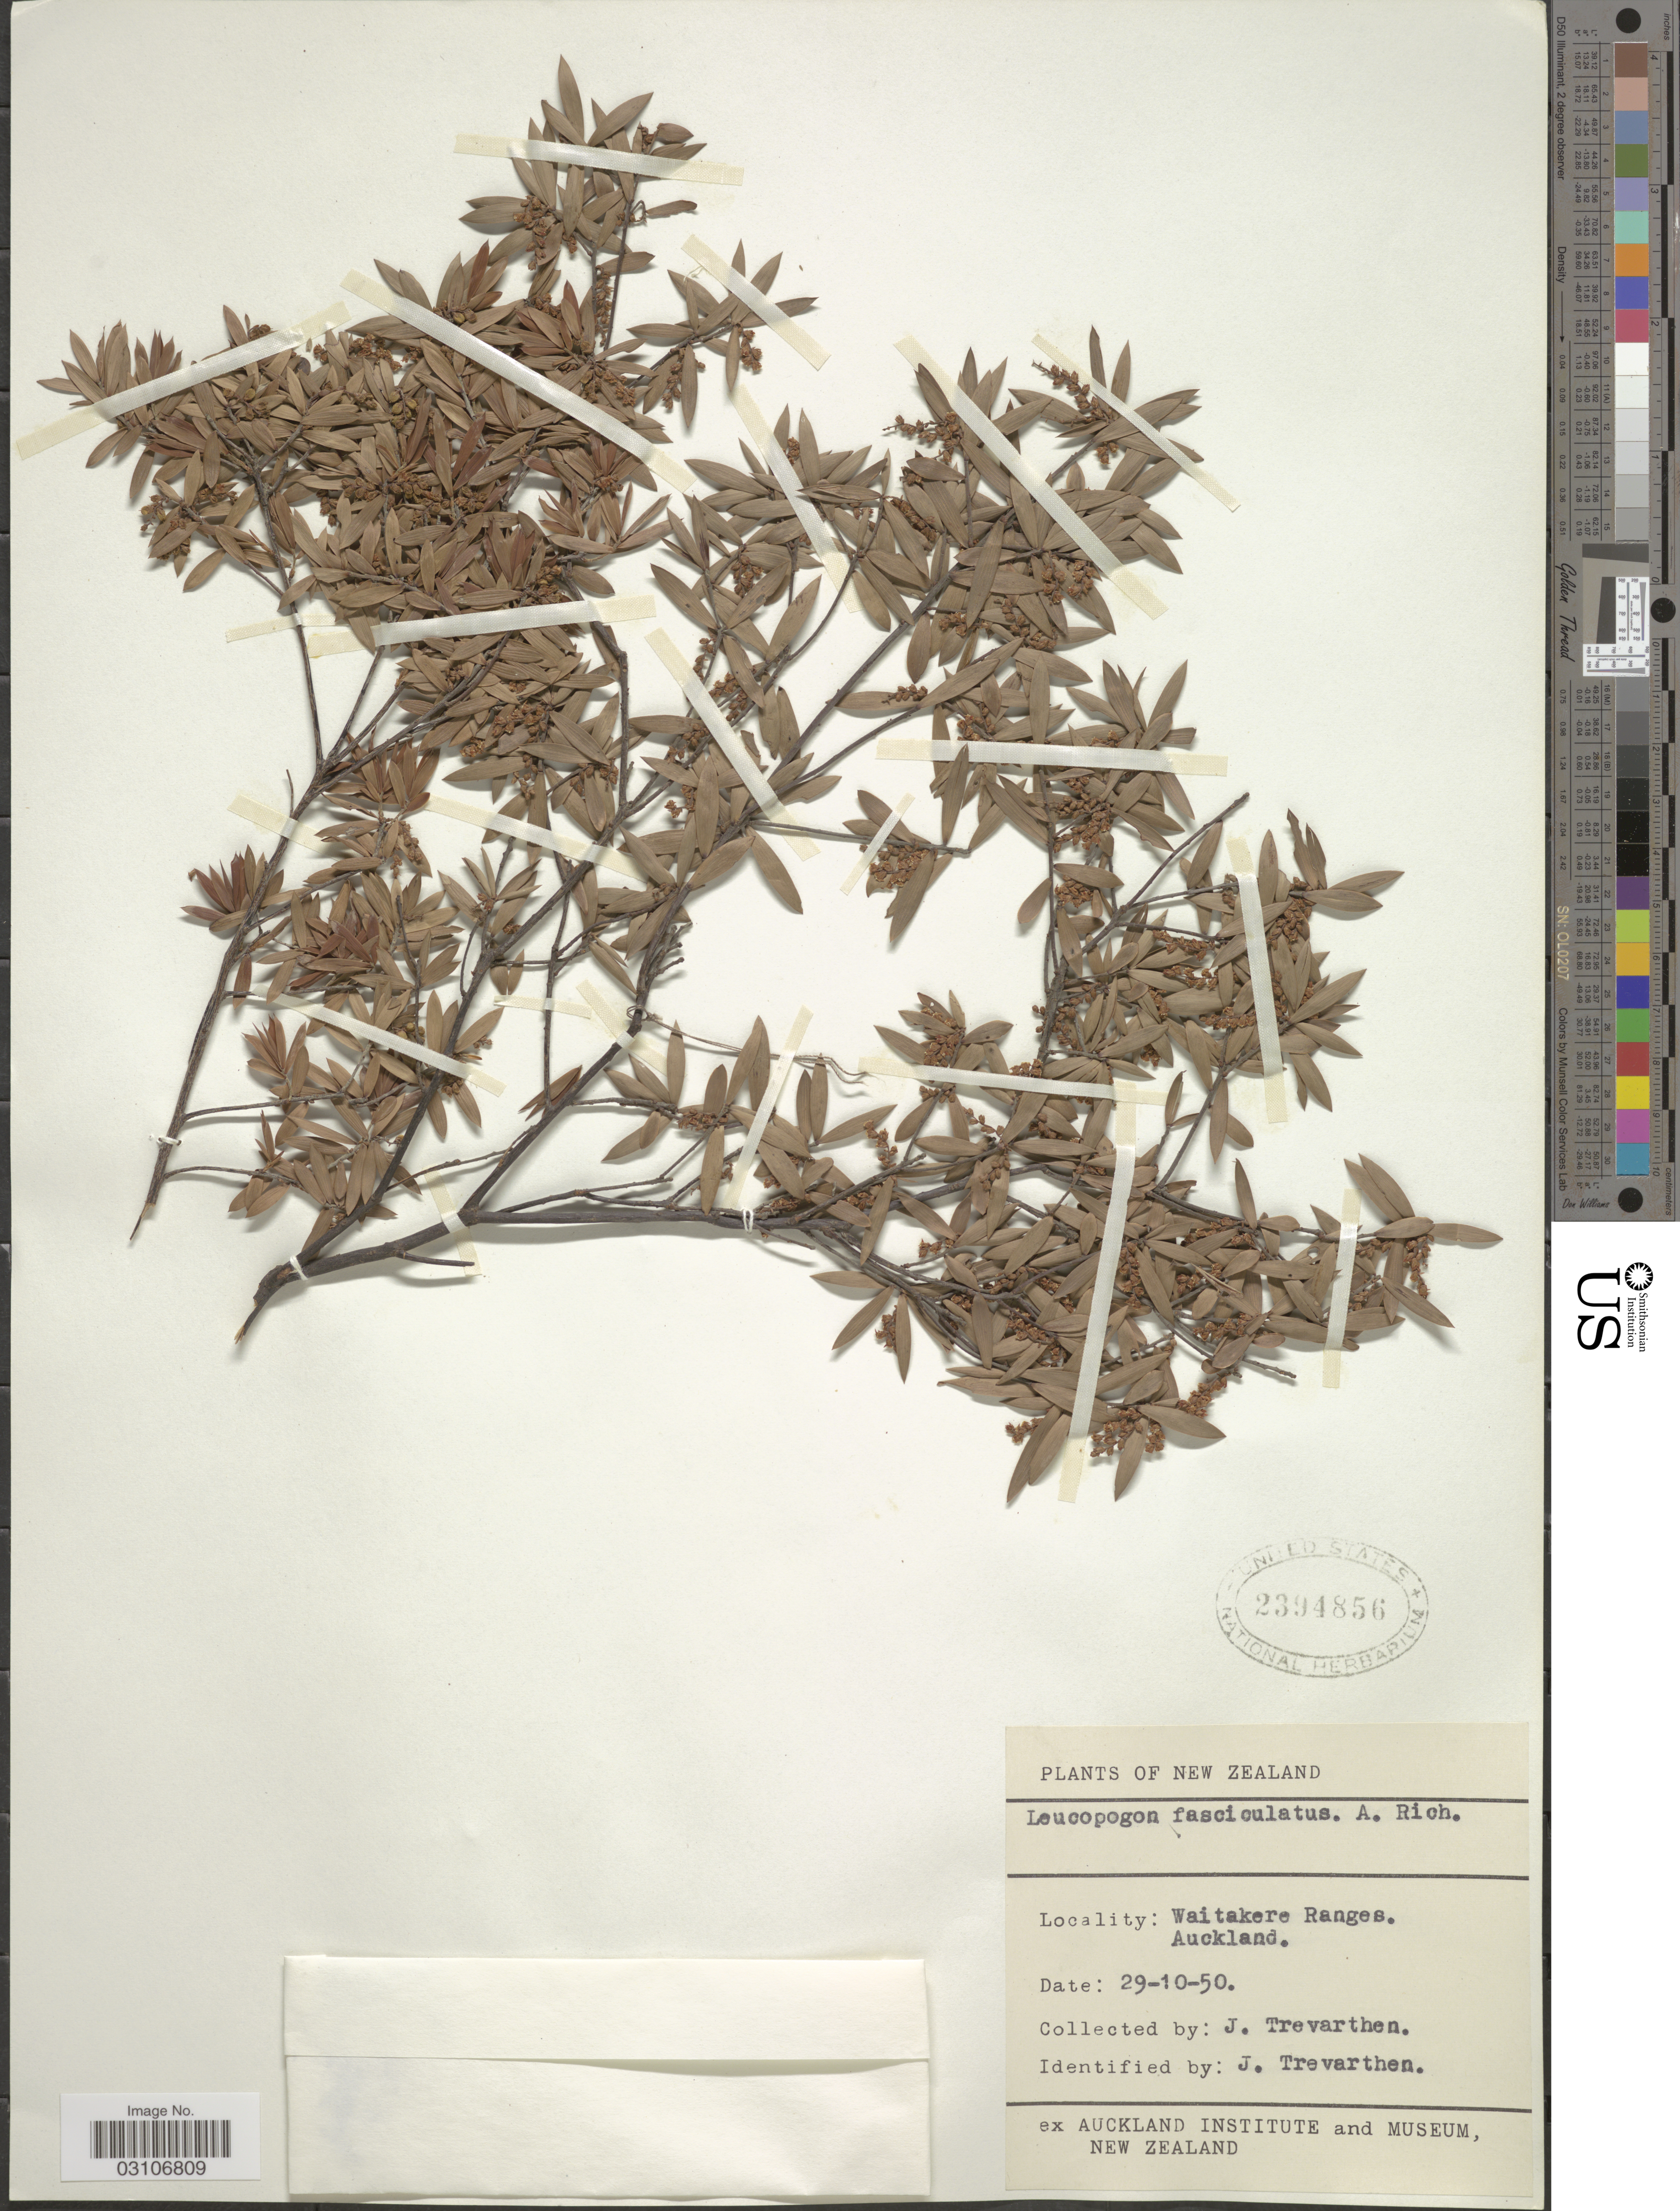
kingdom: Plantae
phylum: Tracheophyta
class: Magnoliopsida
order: Ericales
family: Ericaceae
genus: Leucopogon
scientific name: Leucopogon fasciculatus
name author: (G. Forst.) A. Rich.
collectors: J. Trevarthen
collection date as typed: Transcribed d/m/y: 29/10/50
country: New Zealand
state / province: Auckland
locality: Waitakere Ranges.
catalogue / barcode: US 2394856